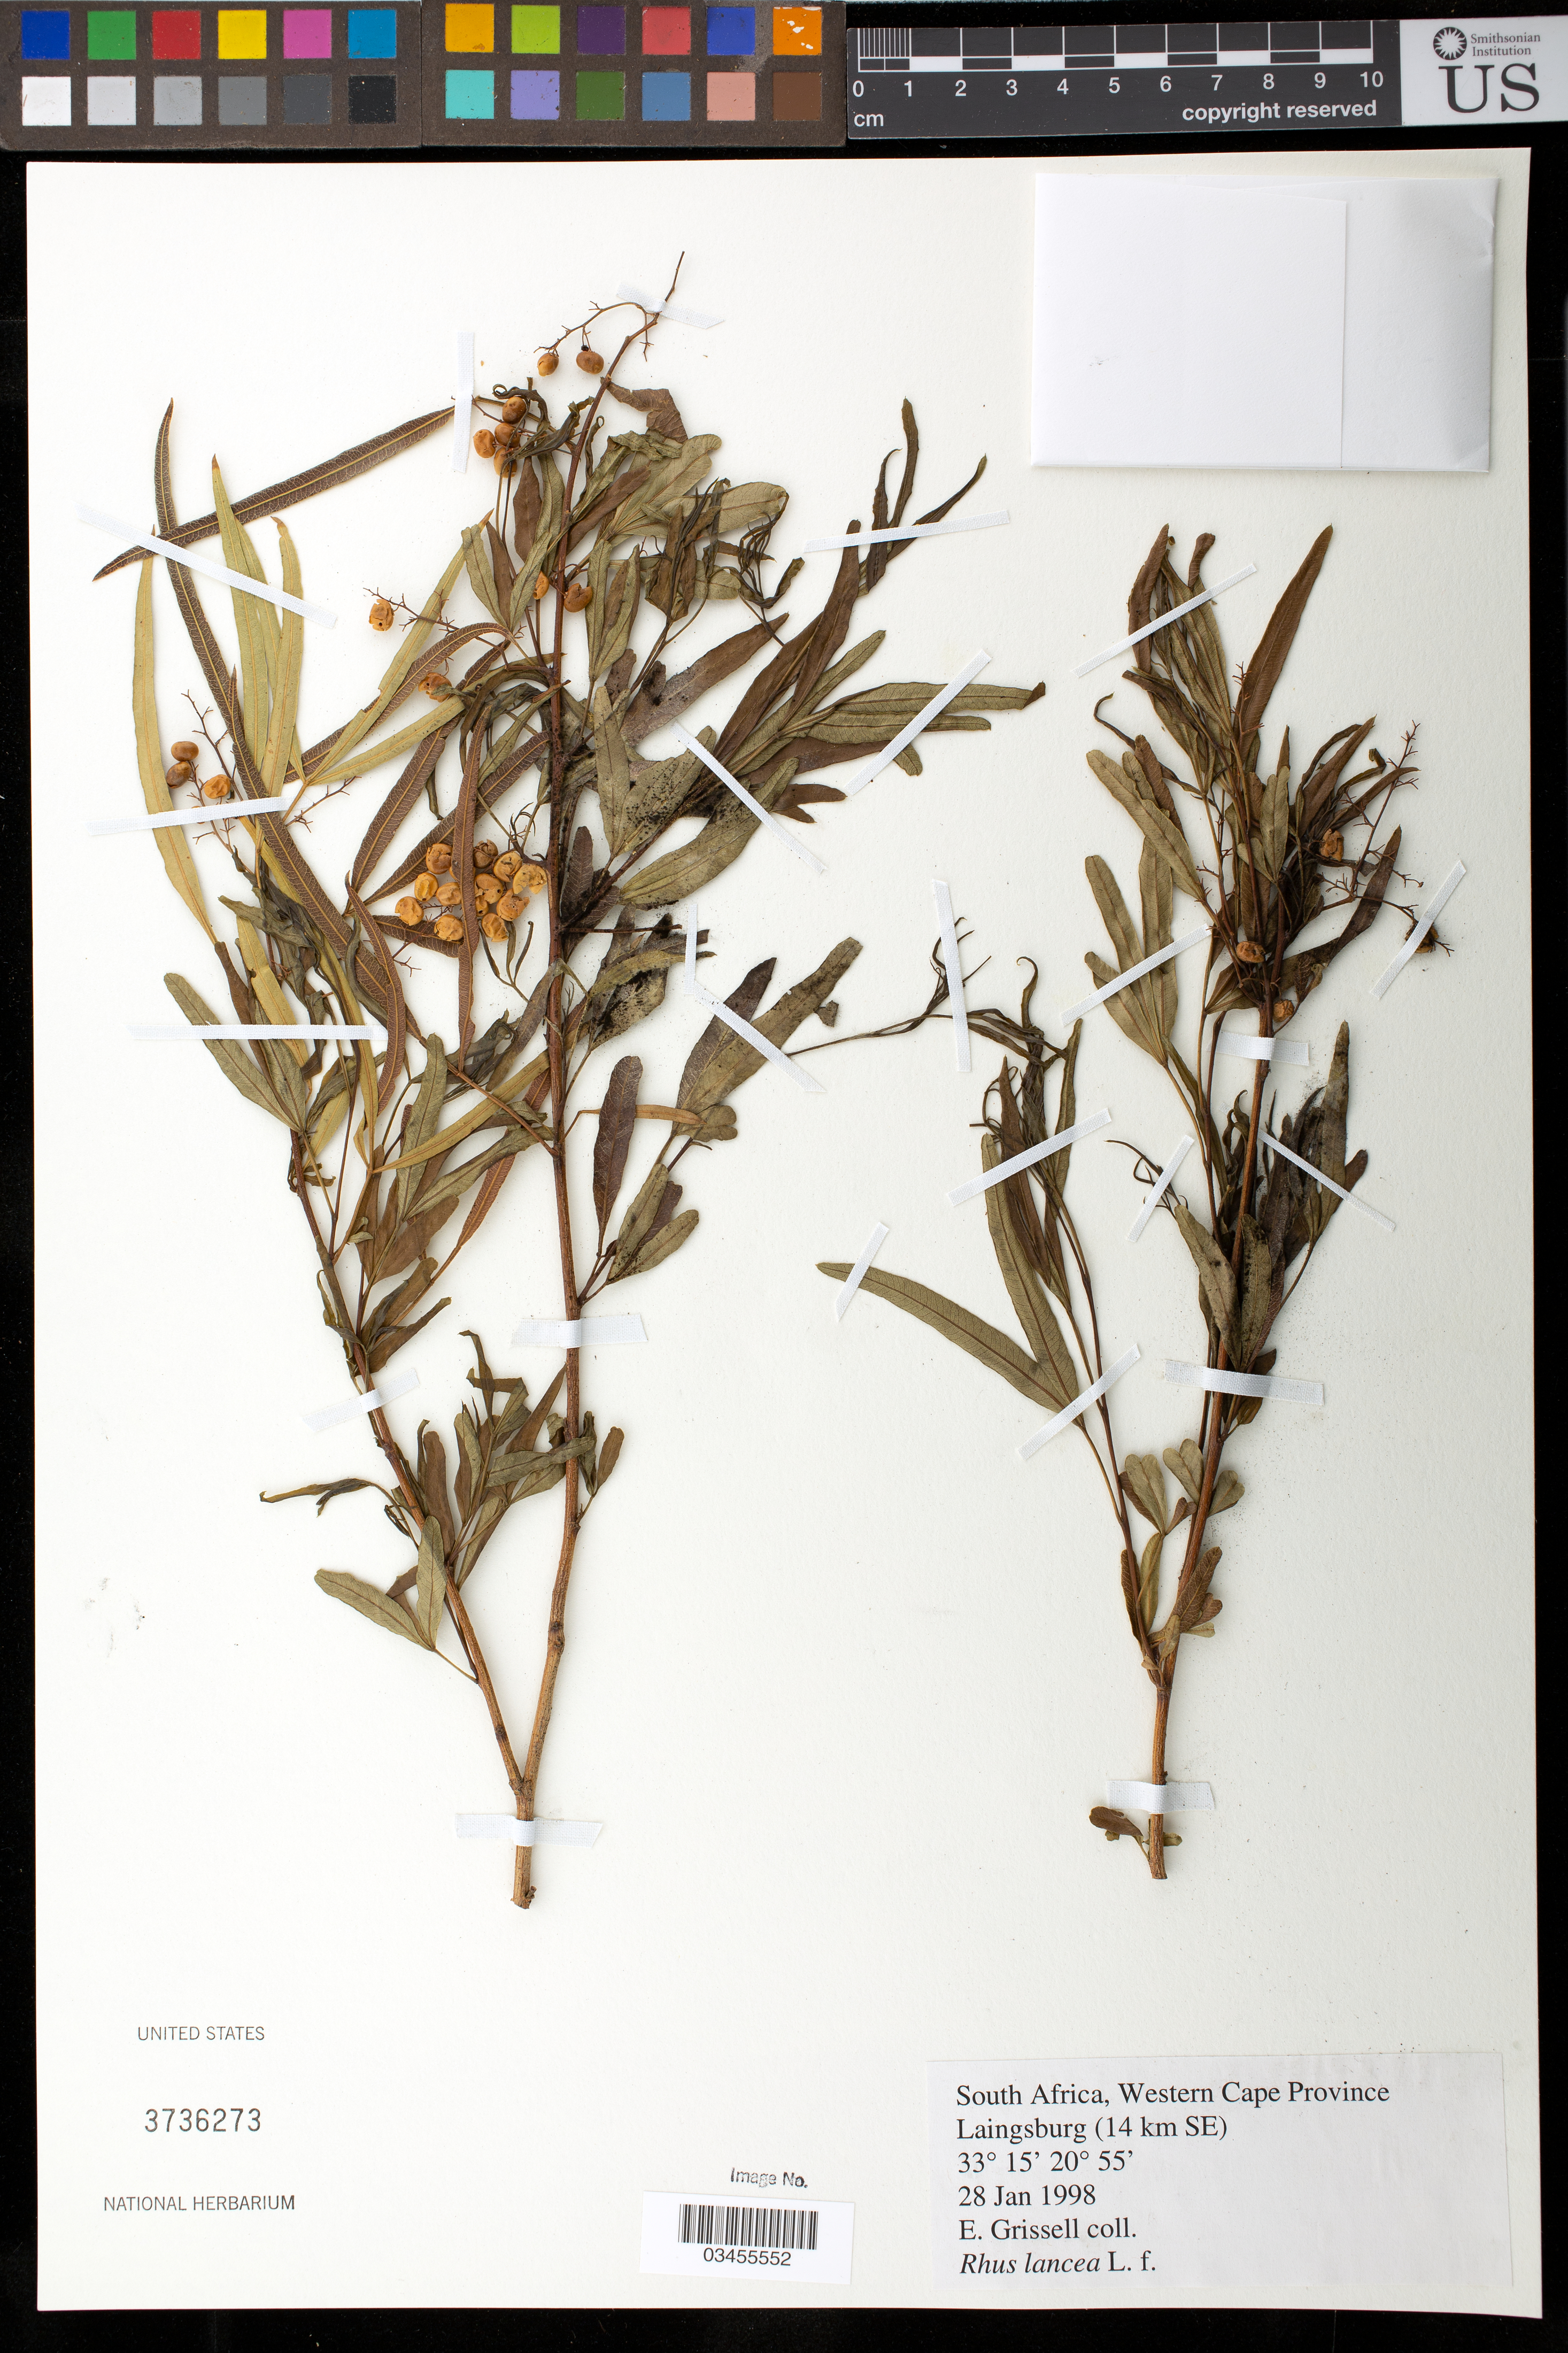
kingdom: Plantae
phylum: Tracheophyta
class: Magnoliopsida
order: Sapindales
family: Anacardiaceae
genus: Rhus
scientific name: Rhus lancea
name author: L. f.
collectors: E. Grissell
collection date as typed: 28 Jan 1998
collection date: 1998-01-28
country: South Africa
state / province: Western Cape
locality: Laingsburg (14 km SE).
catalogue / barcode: US 3736273